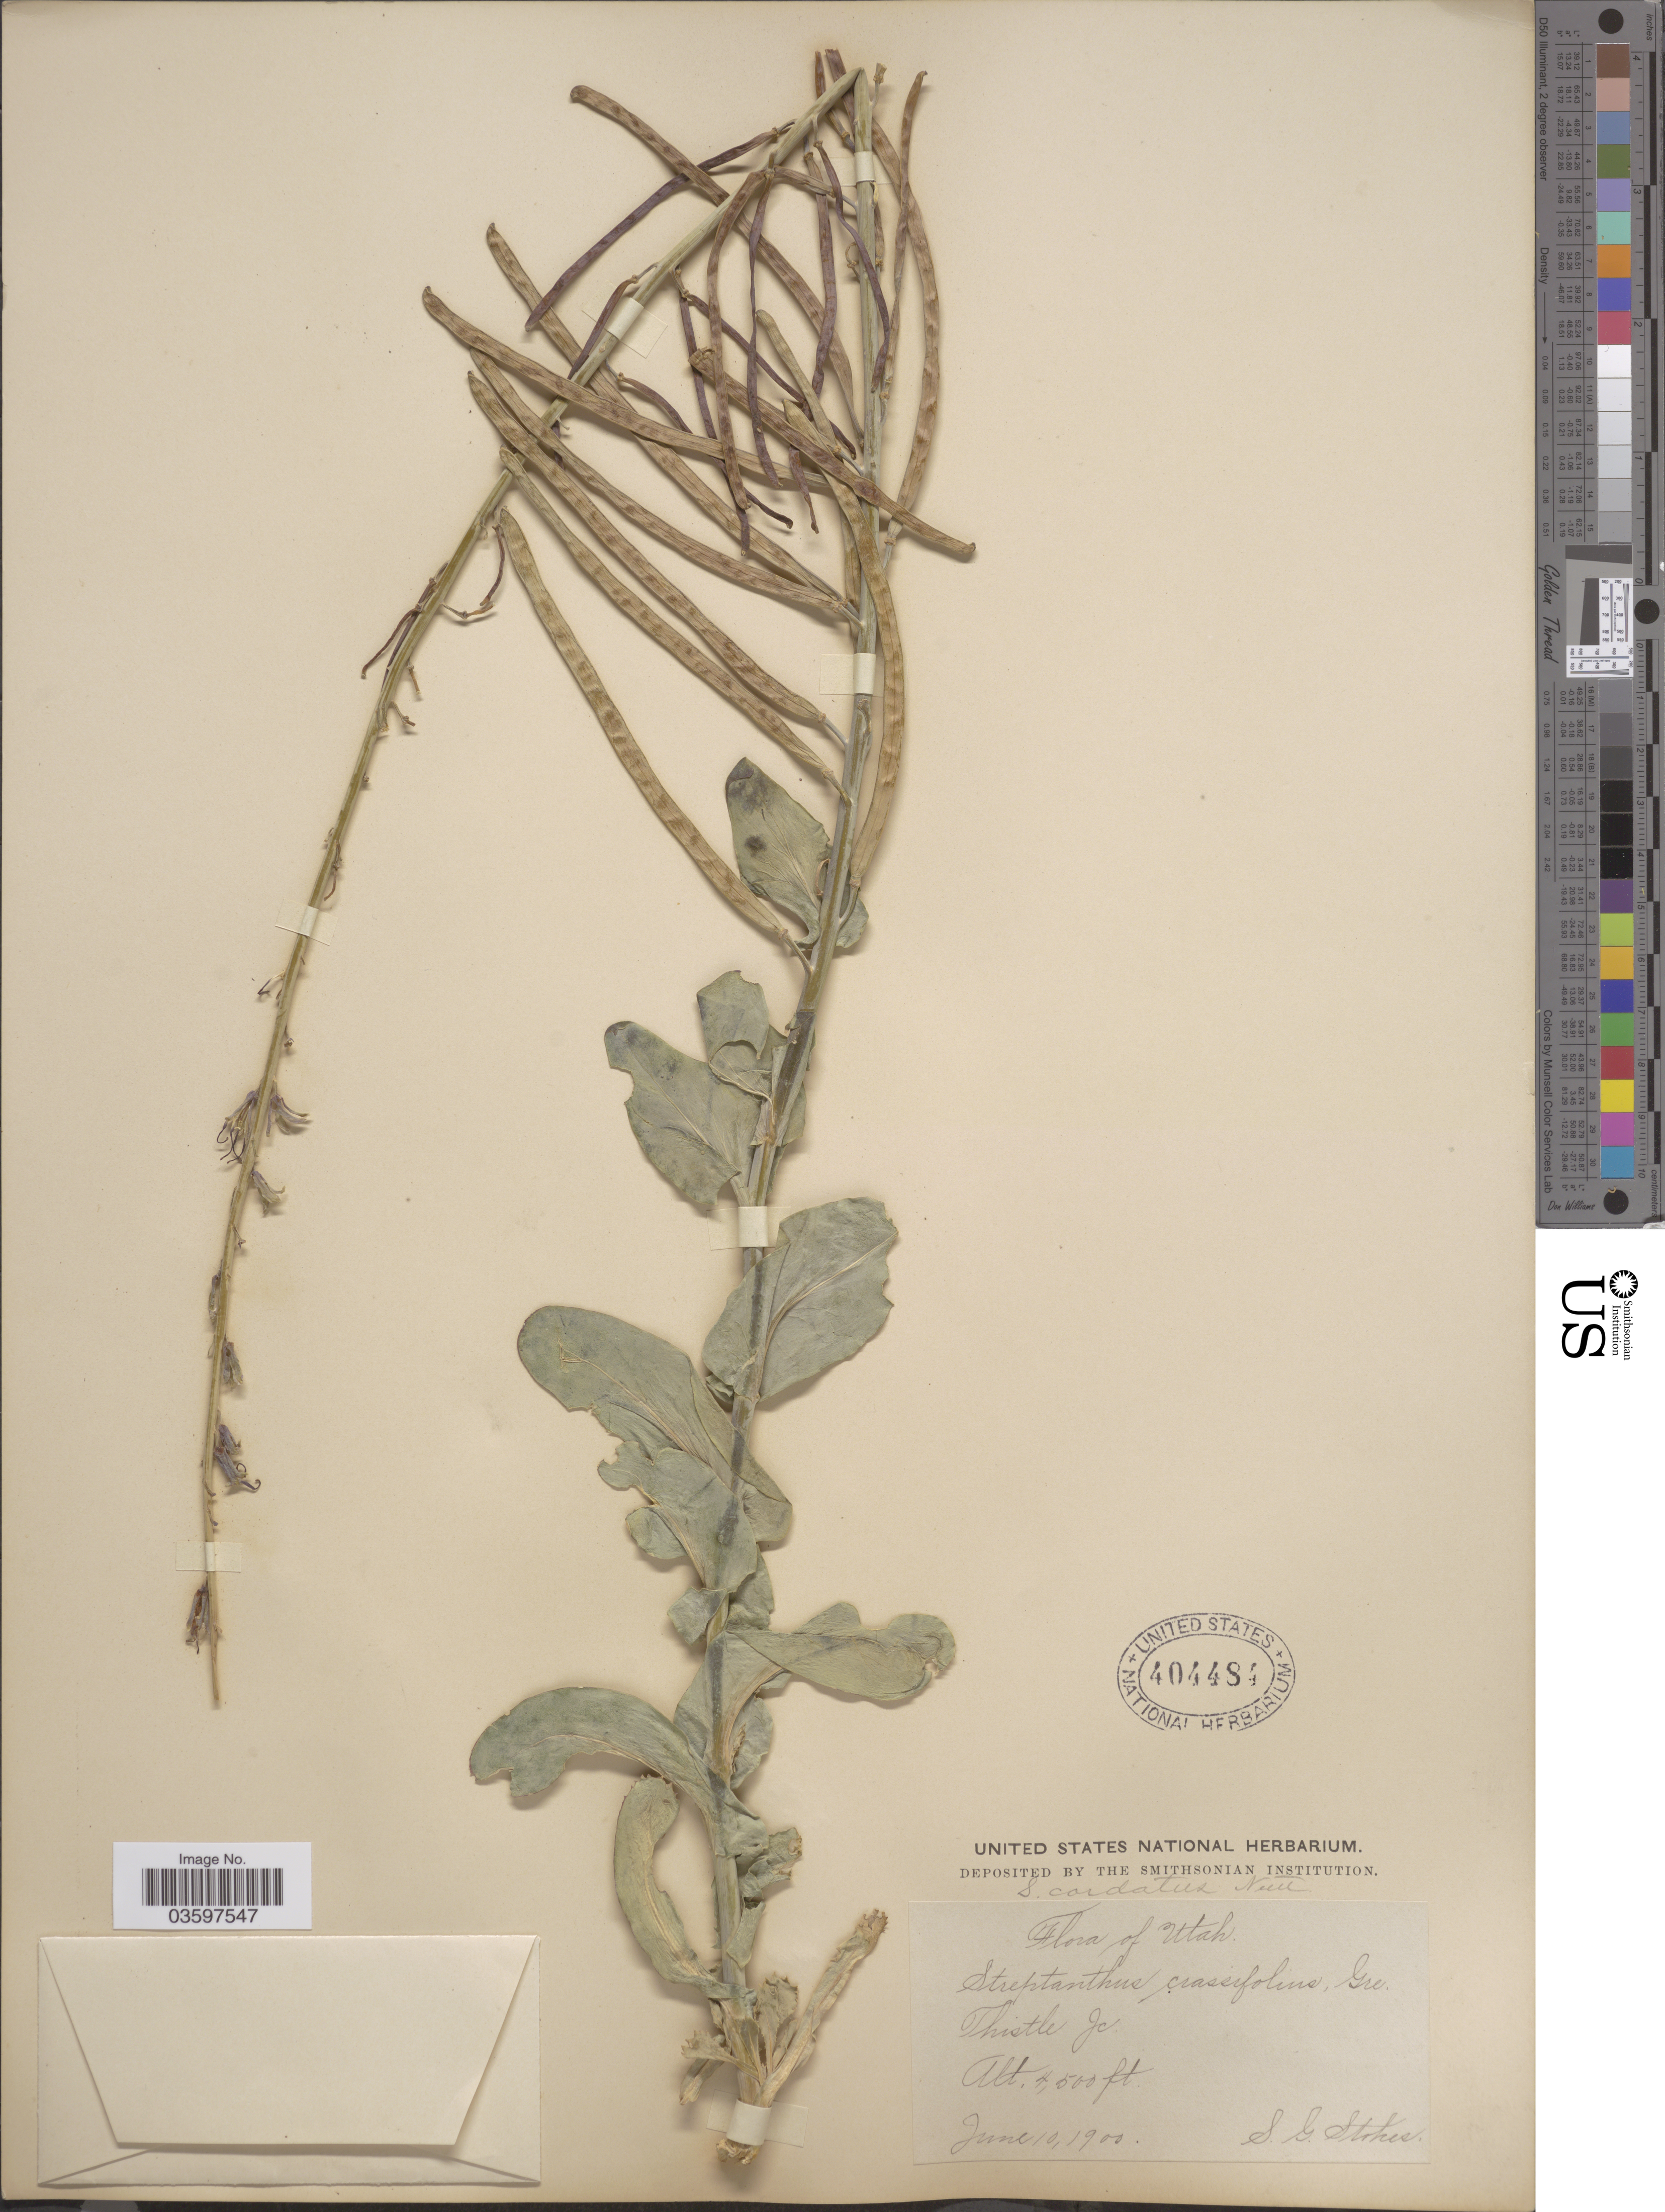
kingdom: Plantae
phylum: Tracheophyta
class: Magnoliopsida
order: Brassicales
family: Brassicaceae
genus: Streptanthus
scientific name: Streptanthus cordatus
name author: Nutt. ex Torr. & A. Gray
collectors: S. G. Stokes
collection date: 1900-06-10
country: United States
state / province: Utah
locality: Thistle Jc.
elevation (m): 1372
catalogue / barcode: US 404484